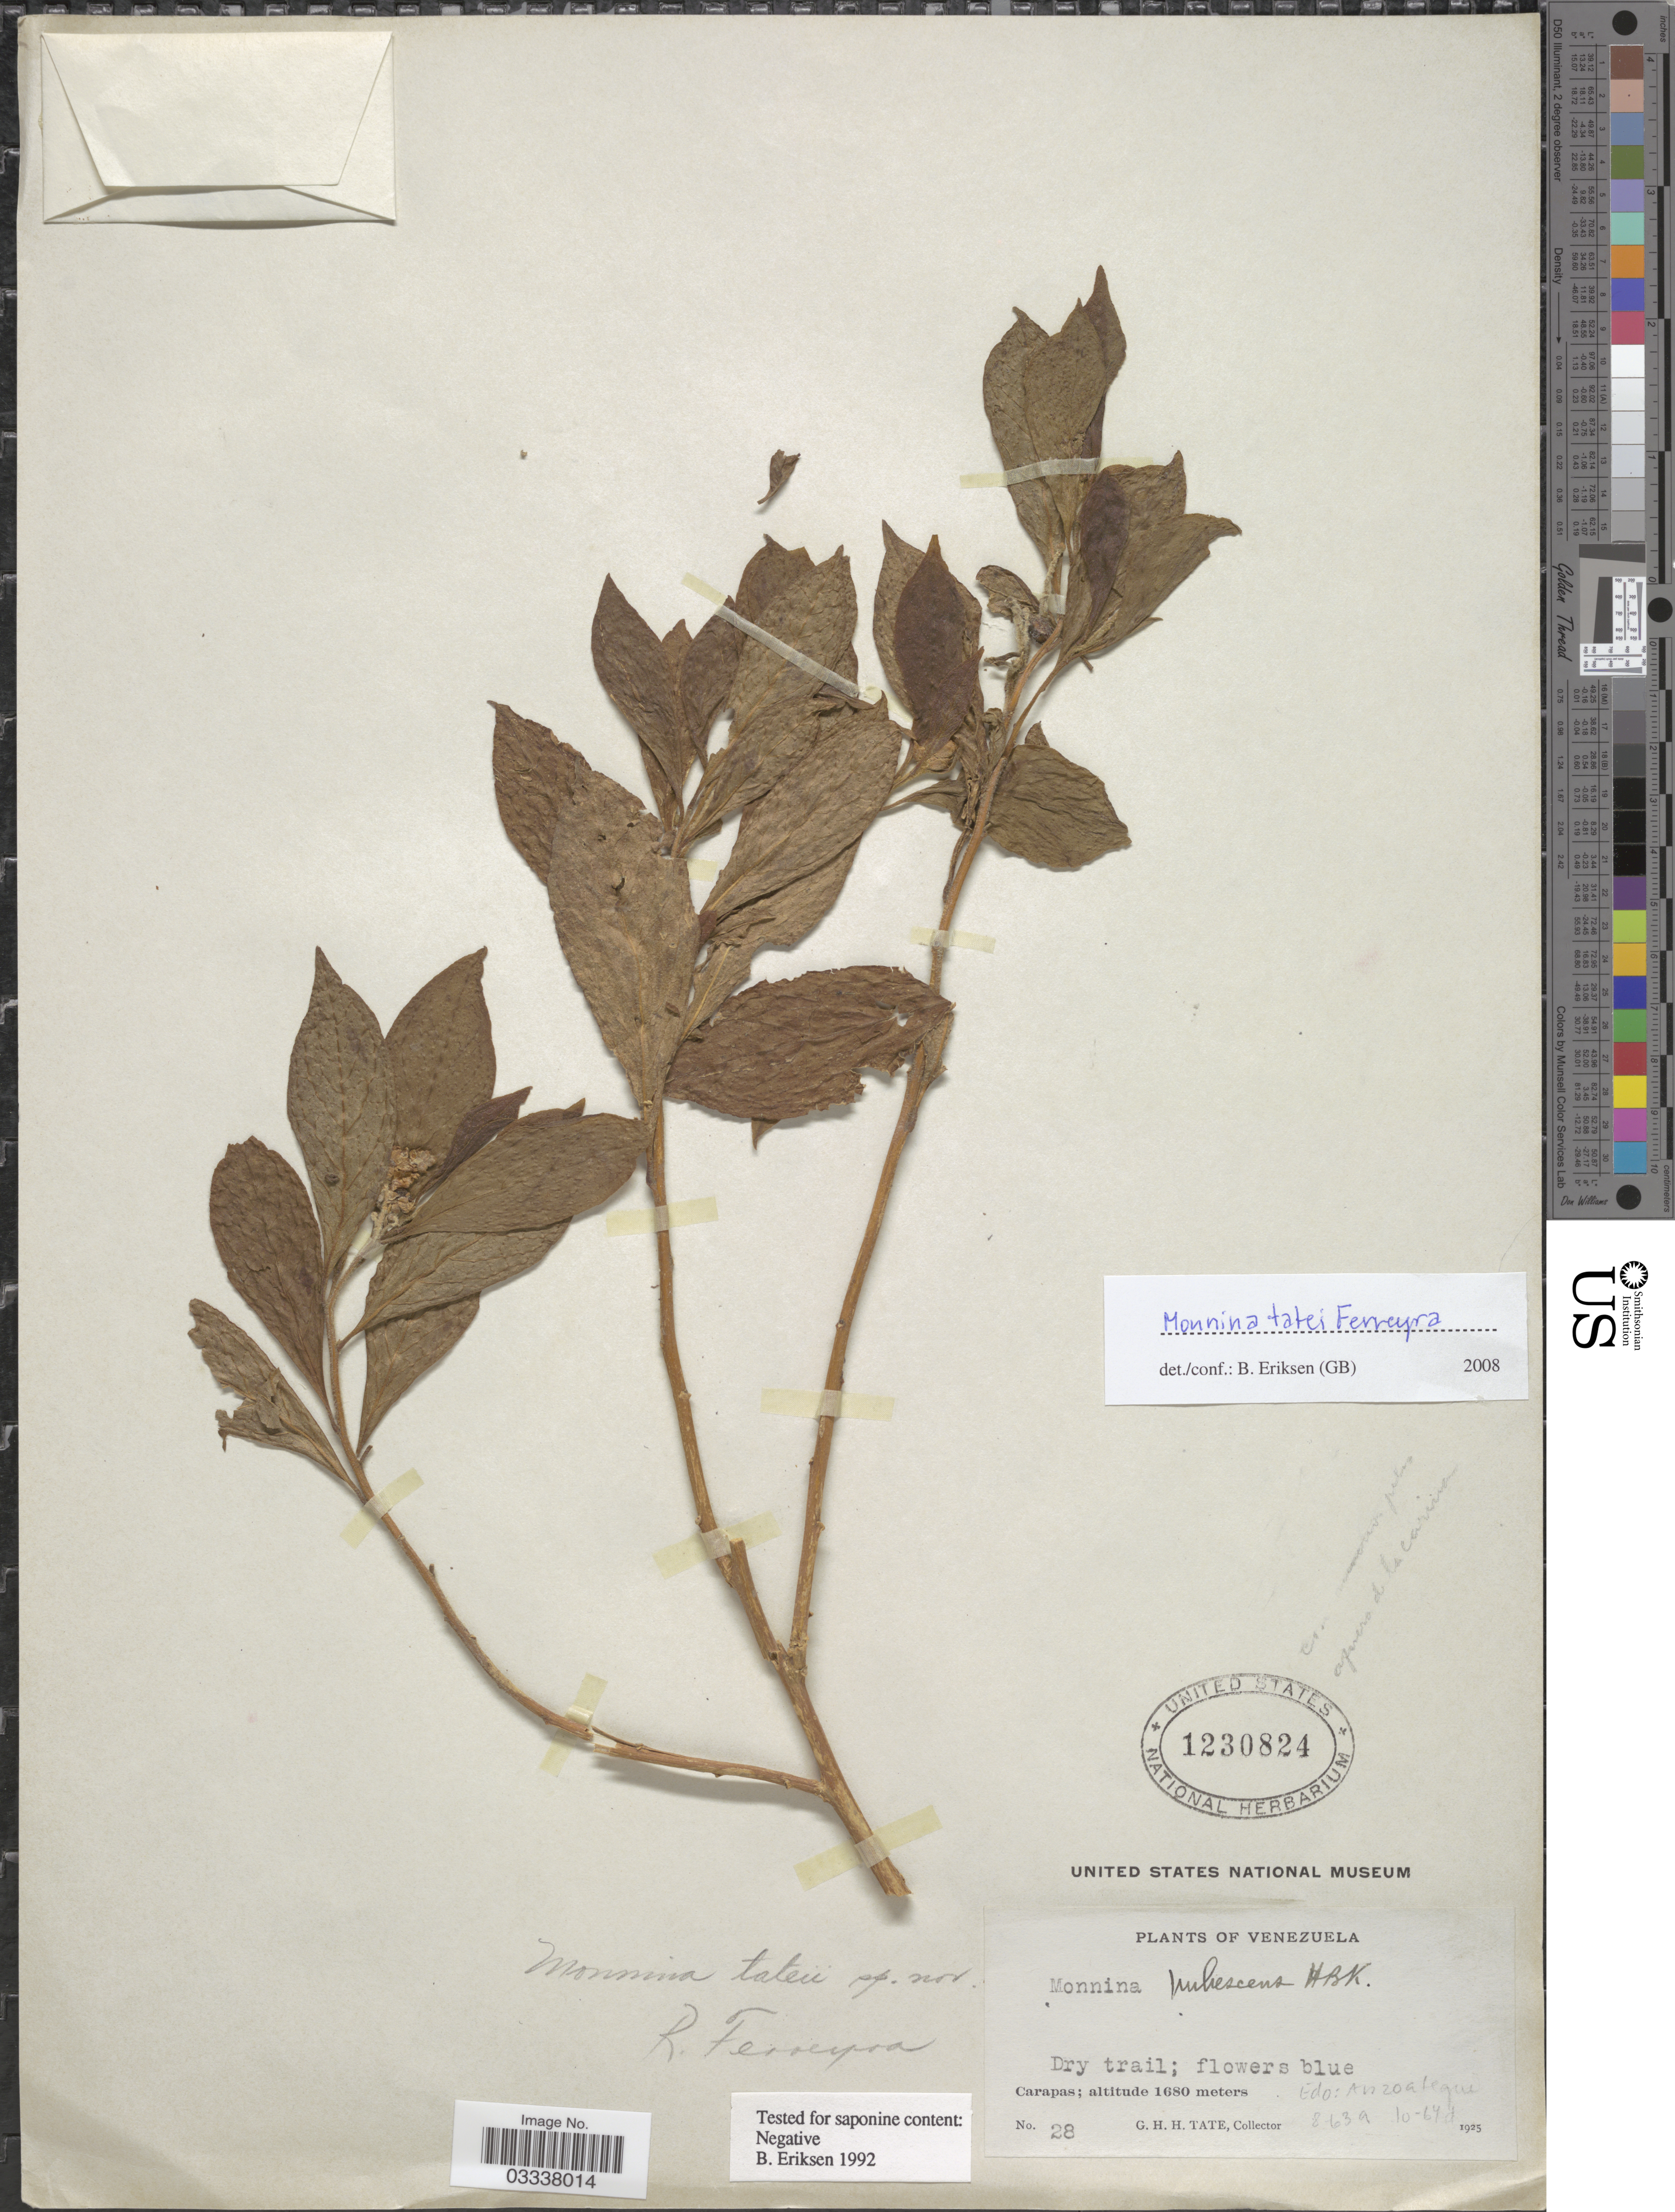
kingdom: Plantae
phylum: Tracheophyta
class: Magnoliopsida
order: Fabales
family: Polygalaceae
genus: Monnina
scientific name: Monnina tatei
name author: Ferreyra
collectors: G. H. H.Tate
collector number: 28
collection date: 1925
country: Venezuela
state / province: Anzoategui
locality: Carapas.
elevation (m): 1680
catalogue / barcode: US 1230824